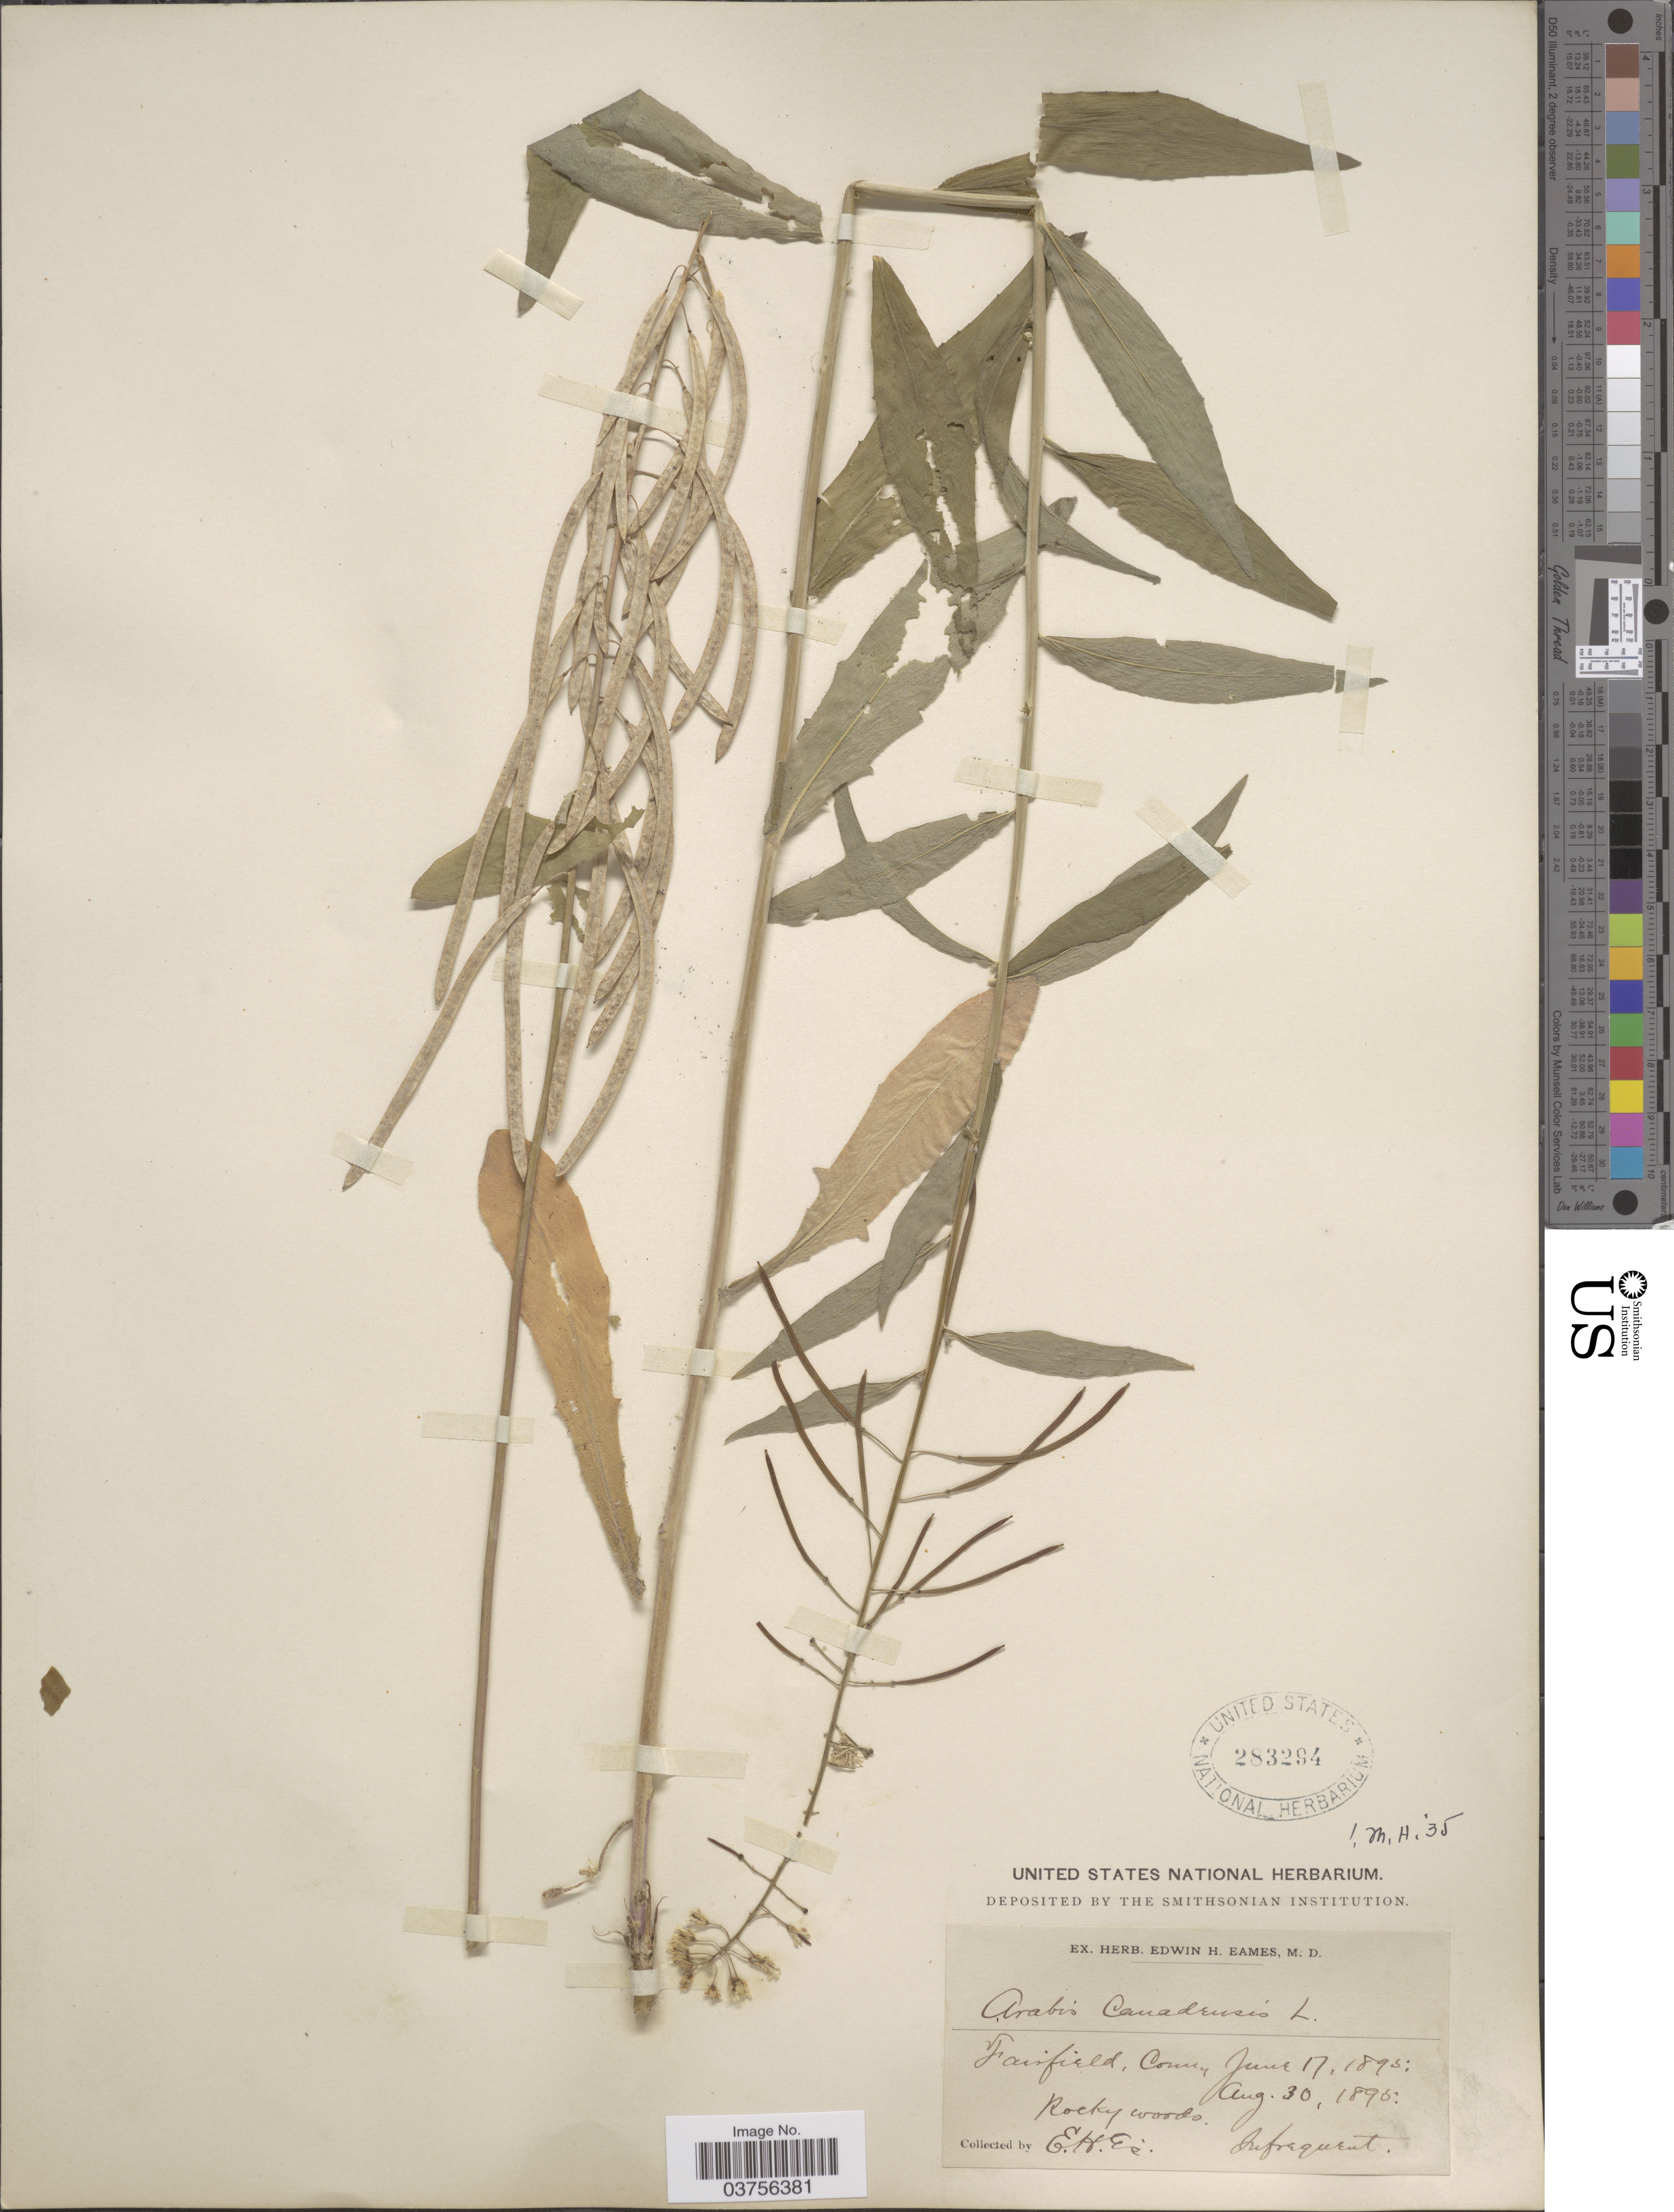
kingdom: Plantae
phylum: Tracheophyta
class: Magnoliopsida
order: Brassicales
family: Brassicaceae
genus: Arabis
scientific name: Arabis canadensis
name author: L.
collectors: E. H. Eames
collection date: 1895-06-17/1895-08-30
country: United States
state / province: Connecticut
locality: Fairfield.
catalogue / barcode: US 283294